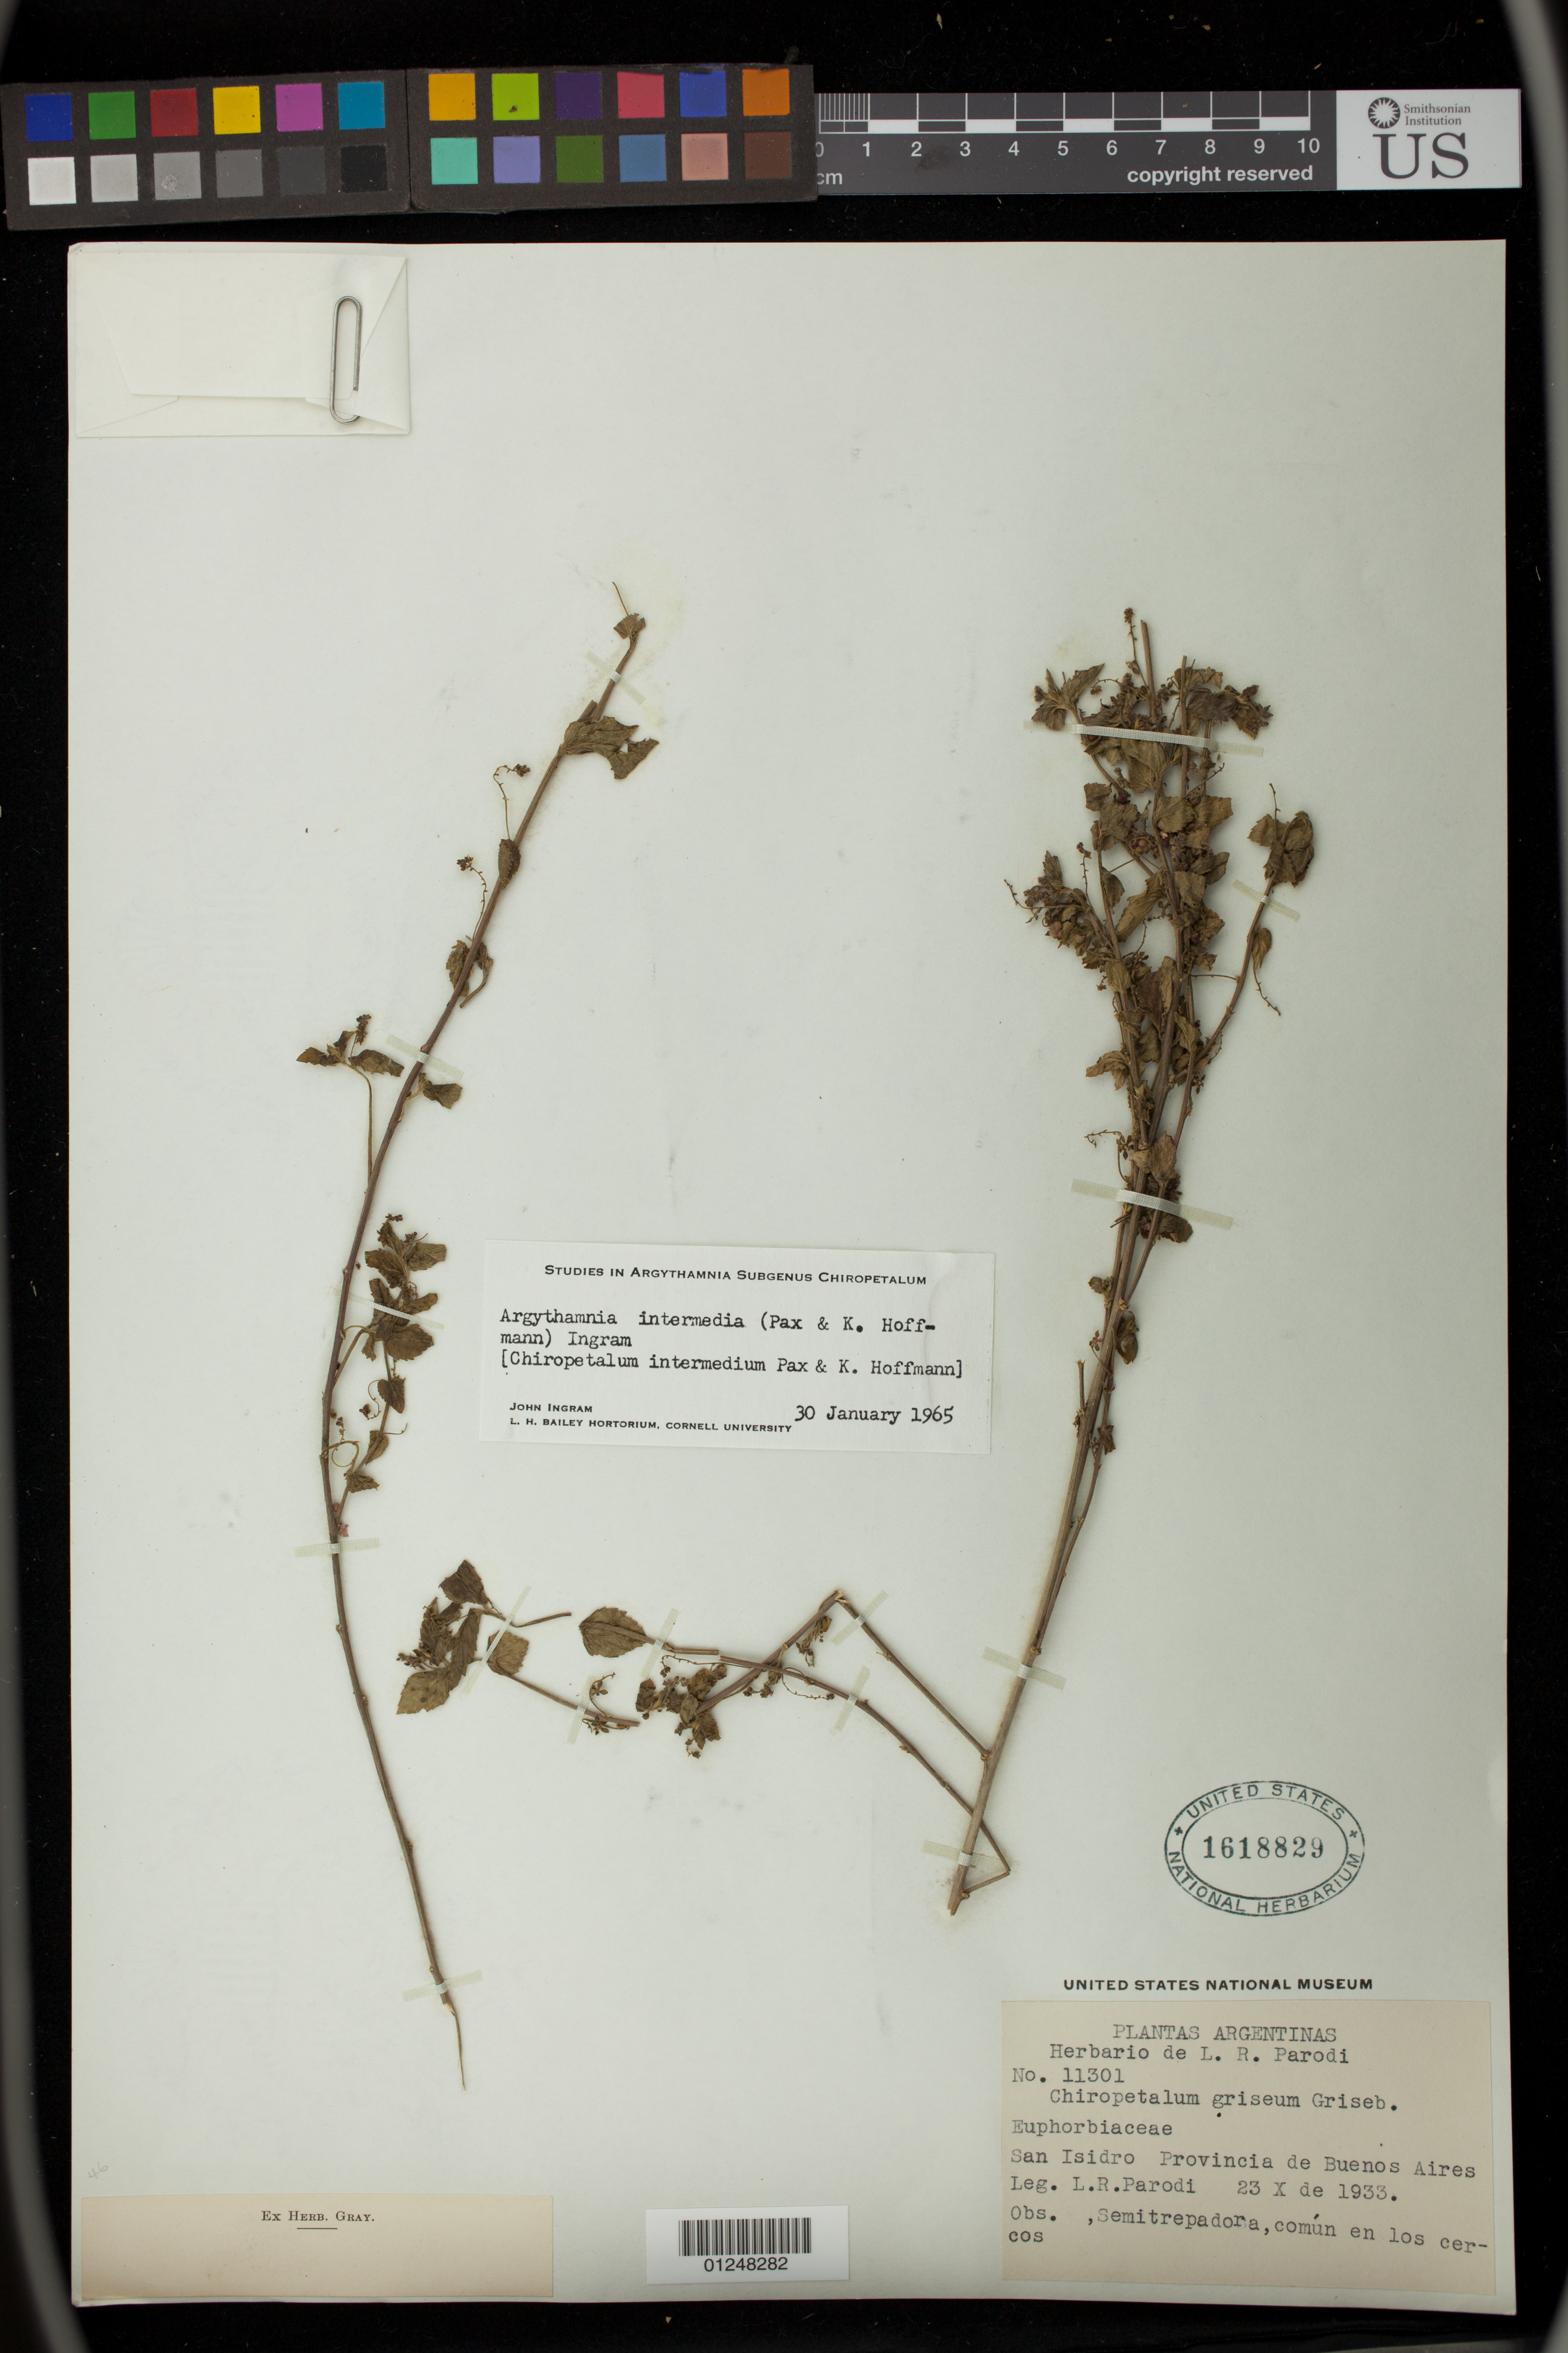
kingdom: Plantae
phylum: Tracheophyta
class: Magnoliopsida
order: Malpighiales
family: Euphorbiaceae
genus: Argythamnia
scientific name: Argythamnia grisea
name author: (Griseb.) Allem & Irgang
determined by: Külkamp, Josimar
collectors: L. R. Parodi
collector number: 11301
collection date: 1933-10-23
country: Argentina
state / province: Buenos Aires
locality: San Isidro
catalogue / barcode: US 1618829